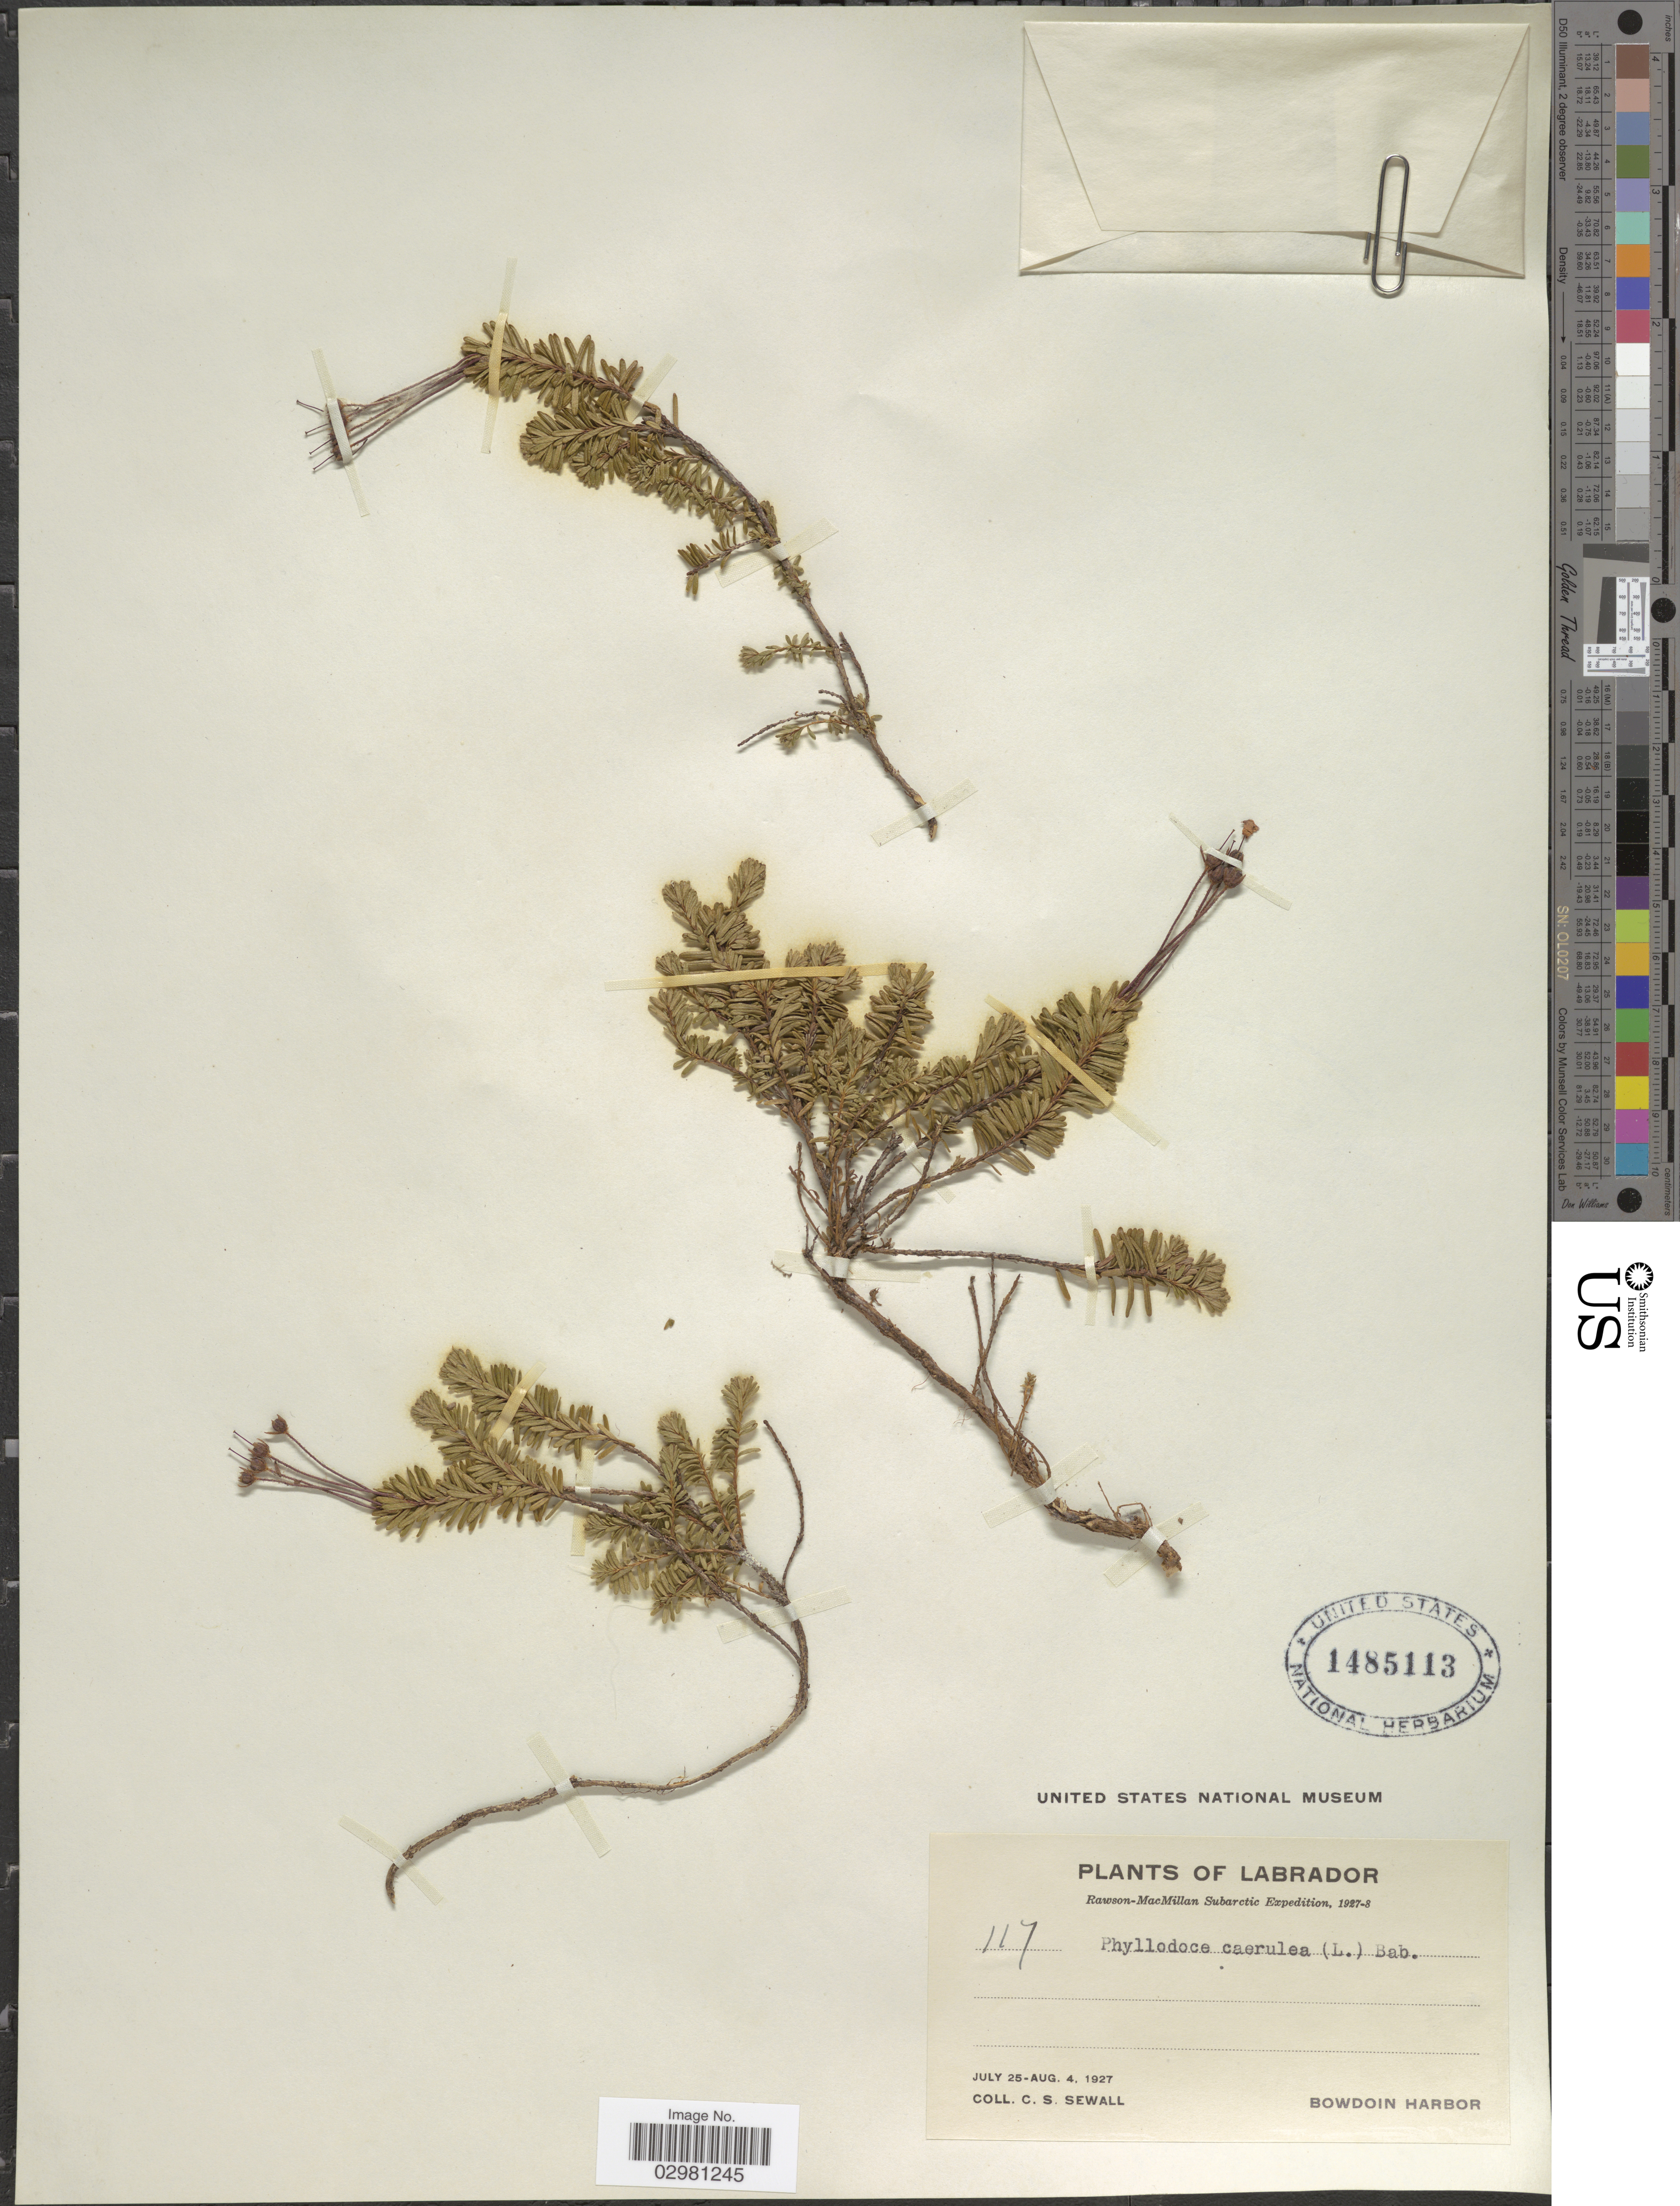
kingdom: Plantae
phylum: Tracheophyta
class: Magnoliopsida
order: Ericales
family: Ericaceae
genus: Phyllodoce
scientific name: Phyllodoce caerulea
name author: (L.) Bab.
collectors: C. Sewall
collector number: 117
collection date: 1927-07-25/1927-08-04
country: Canada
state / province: Newfoundland and Labrador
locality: Labrador, Subarctic, Bowdoin Harbor.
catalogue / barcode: US 1485113